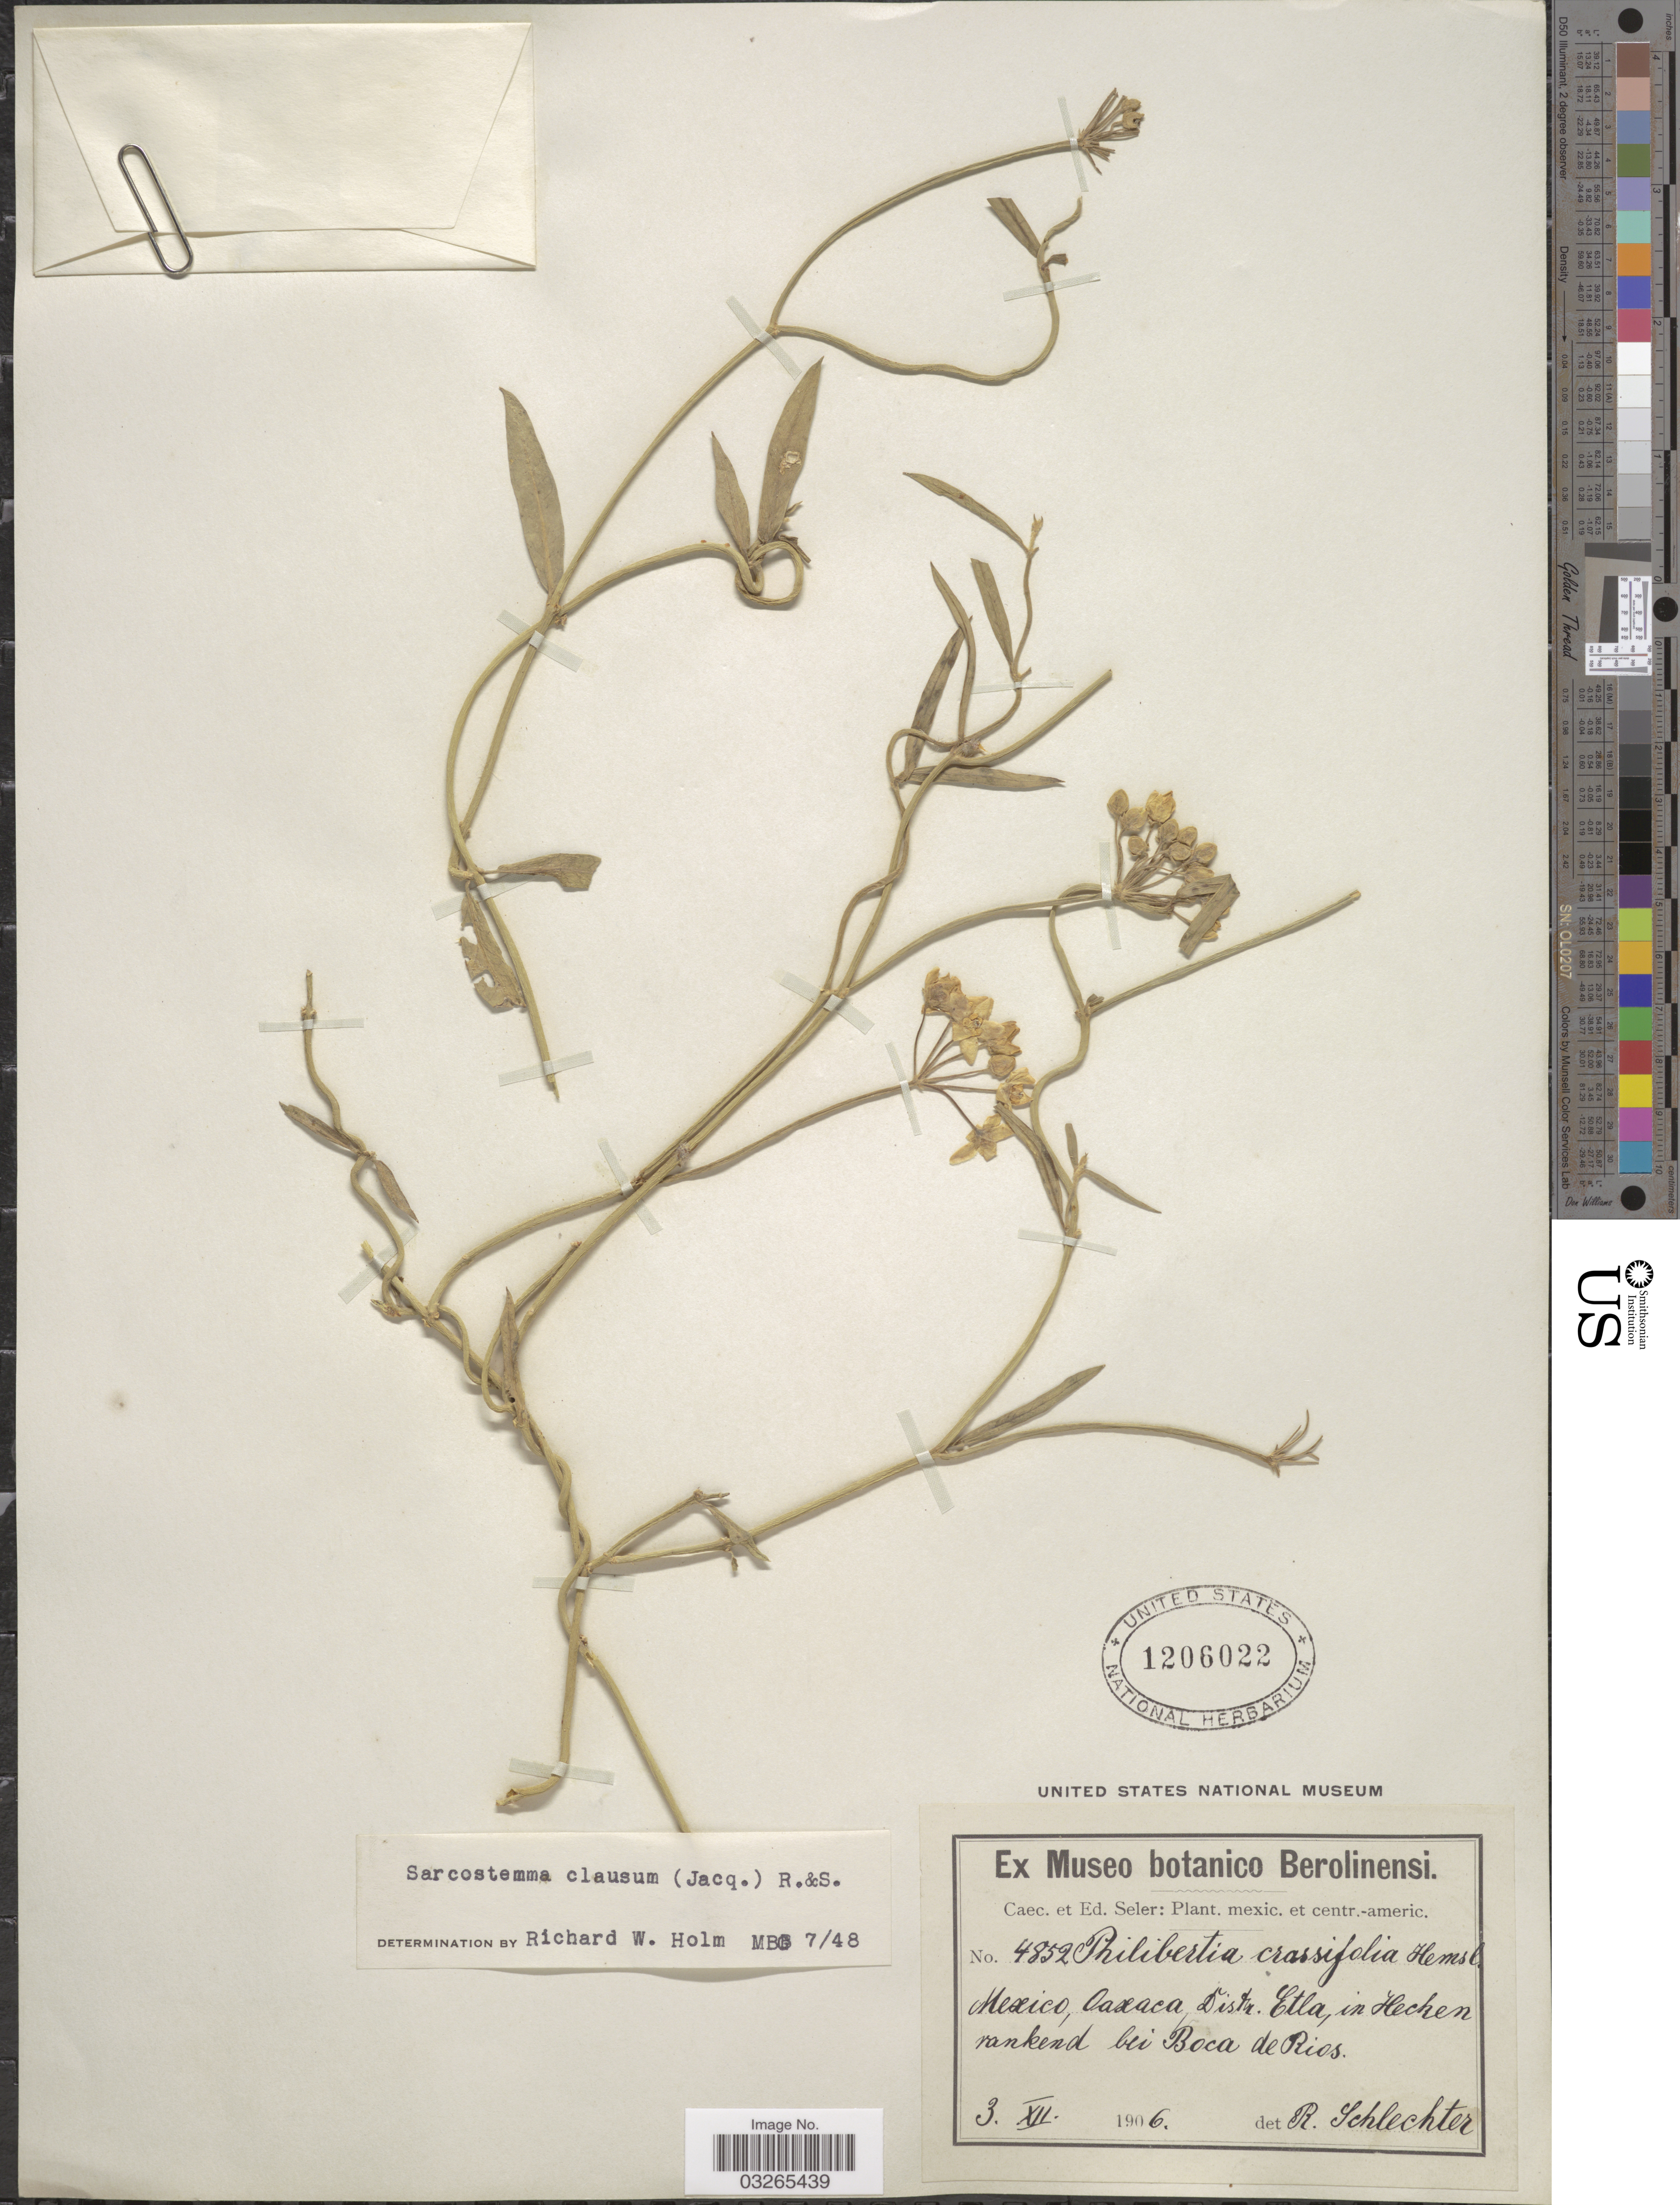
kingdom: Plantae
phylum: Tracheophyta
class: Magnoliopsida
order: Gentianales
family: Apocynaceae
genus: Sarcostemma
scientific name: Sarcostemma clausum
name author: (Jacq.) Schult.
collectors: ex Caec. et Ed Seler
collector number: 4852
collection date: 1906-12-03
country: Mexico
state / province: Oaxaca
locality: Distr. Etla, in Hecken rankend bei Boca de Rios.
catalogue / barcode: US 1206022